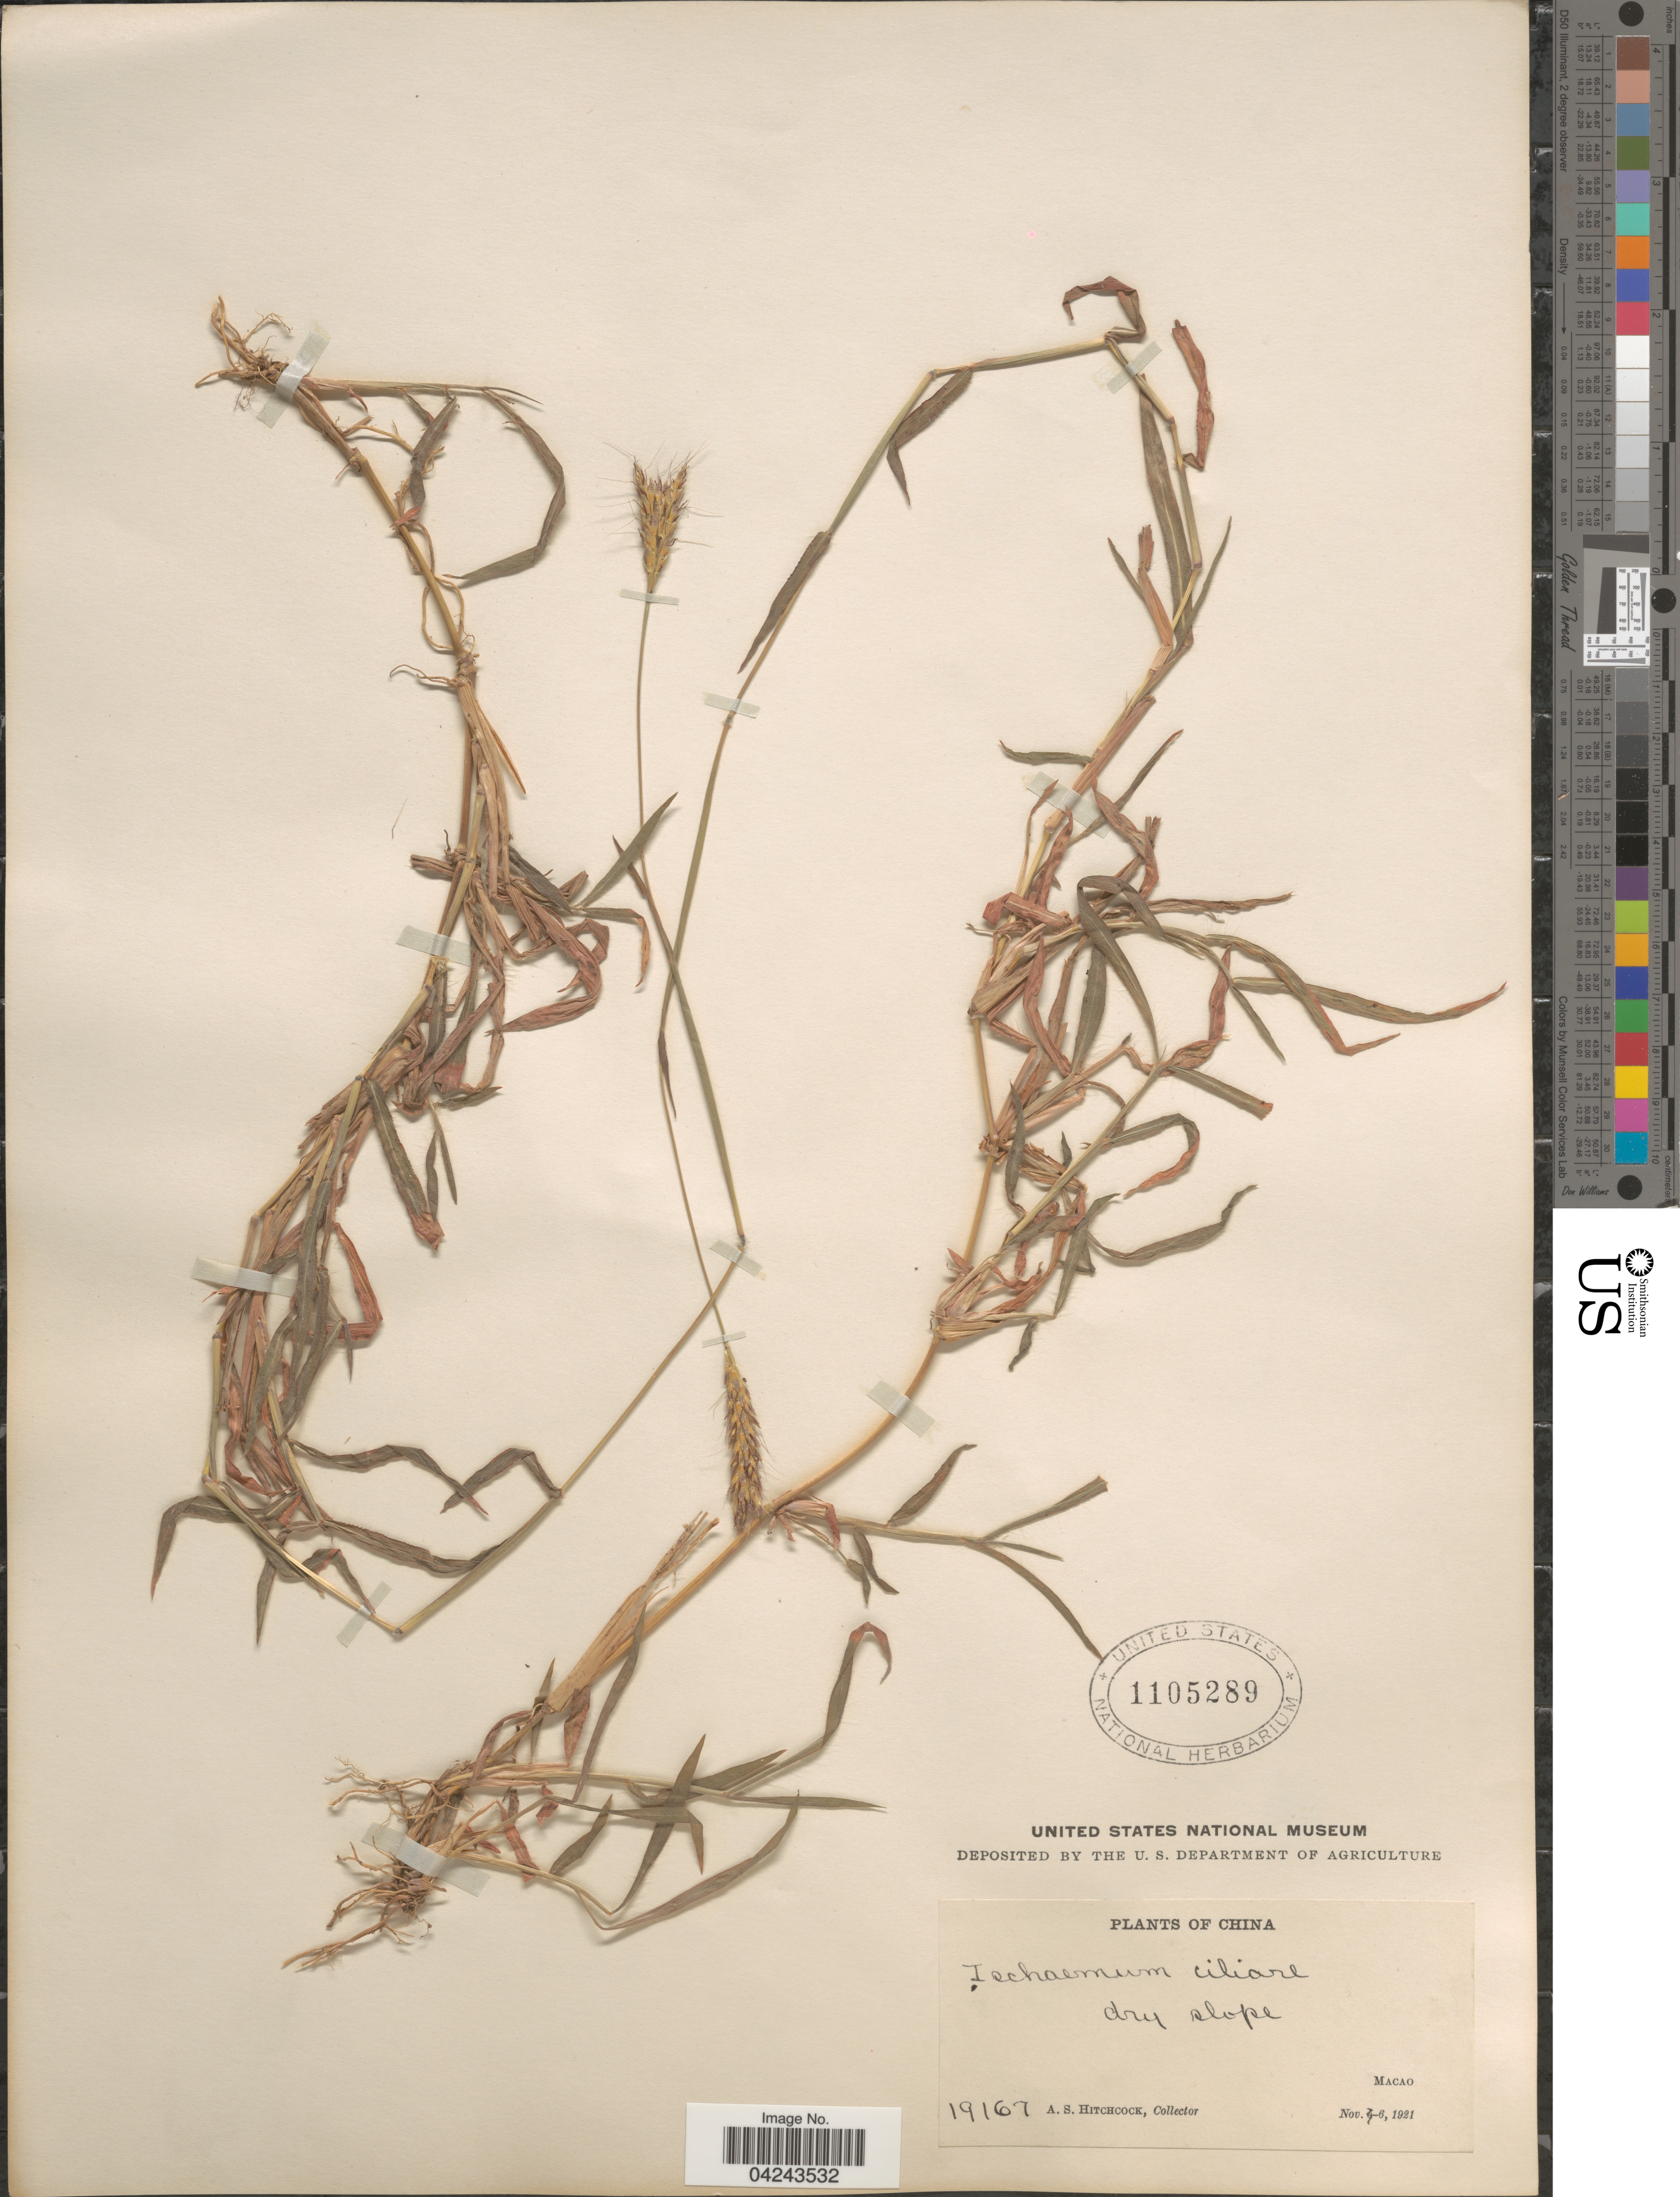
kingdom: Plantae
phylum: Tracheophyta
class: Liliopsida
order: Poales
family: Poaceae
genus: Ischaemum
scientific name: Ischaemum ciliare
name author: Retz.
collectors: A. S. Hitchcock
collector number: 19167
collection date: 1921-11-06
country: China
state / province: Macau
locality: Dry slope. Macao.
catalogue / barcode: US 1105289